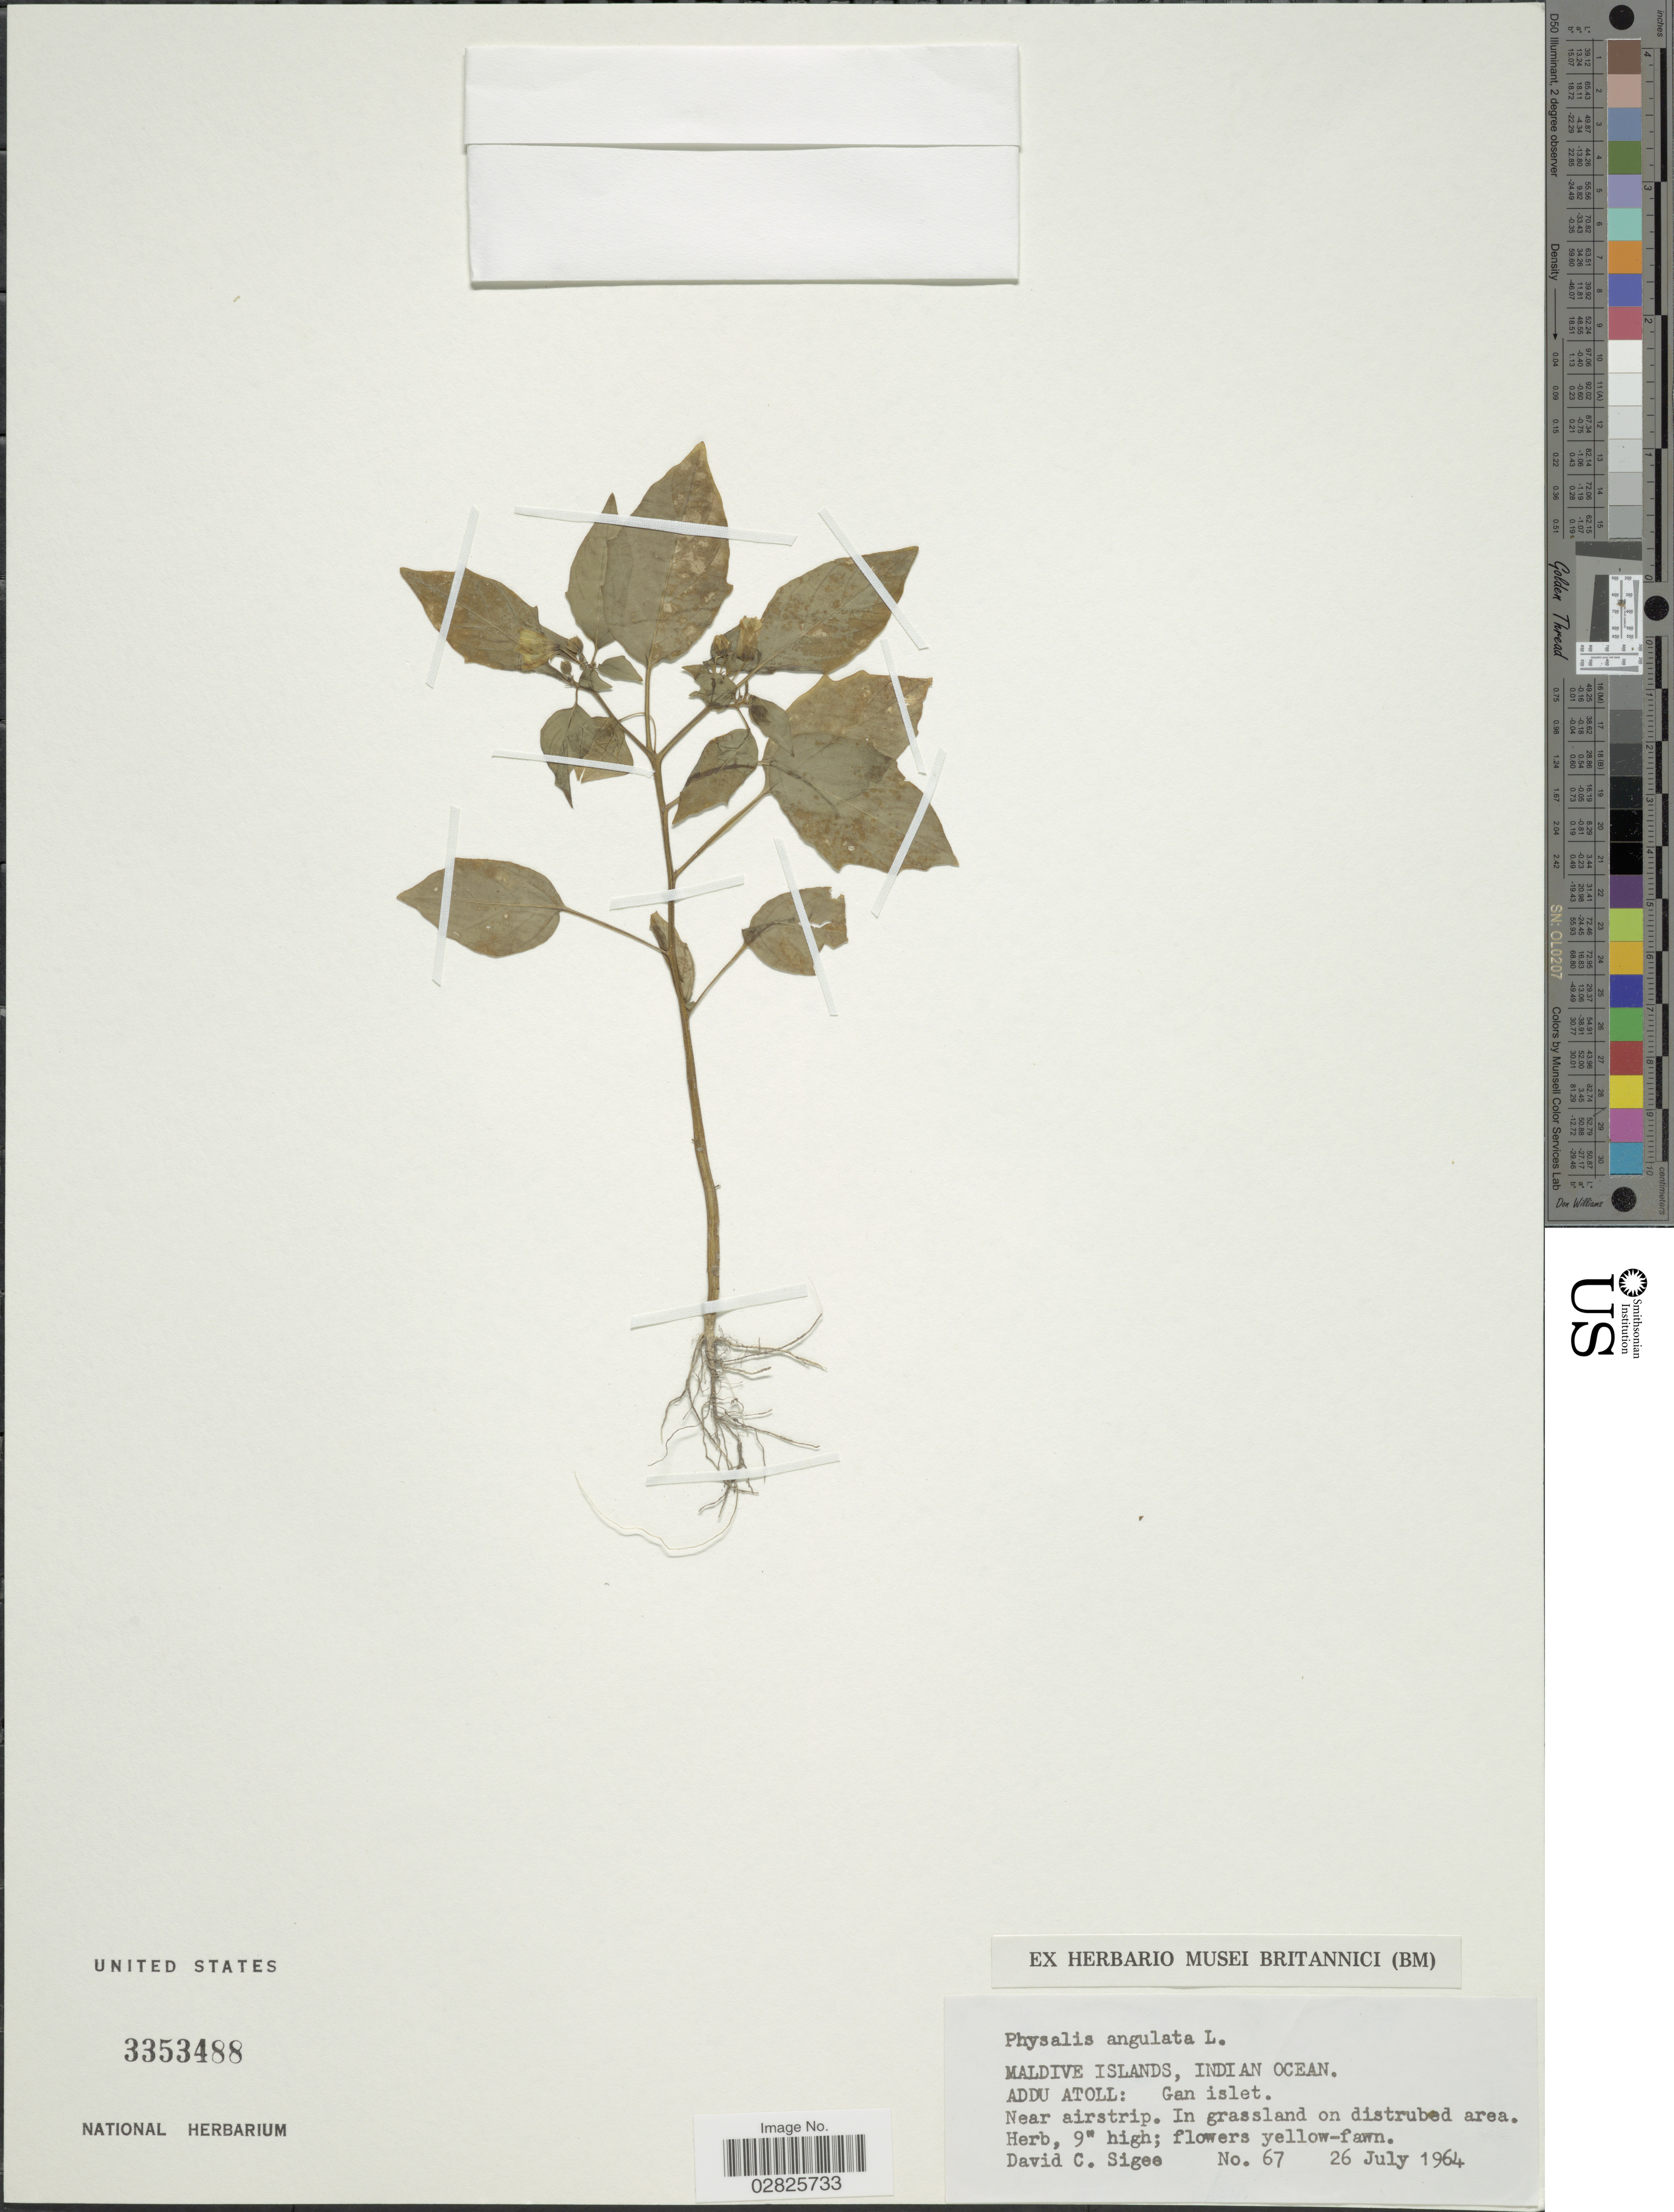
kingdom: Plantae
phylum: Tracheophyta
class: Magnoliopsida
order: Solanales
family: Solanaceae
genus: Physalis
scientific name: Physalis angulata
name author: L.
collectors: D. C. Sigee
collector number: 67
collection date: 1964-07-26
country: Maldive Islands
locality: Indian Ocean. Addu Atoll: Gan islet. Near airstrip.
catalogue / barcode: US 3353488